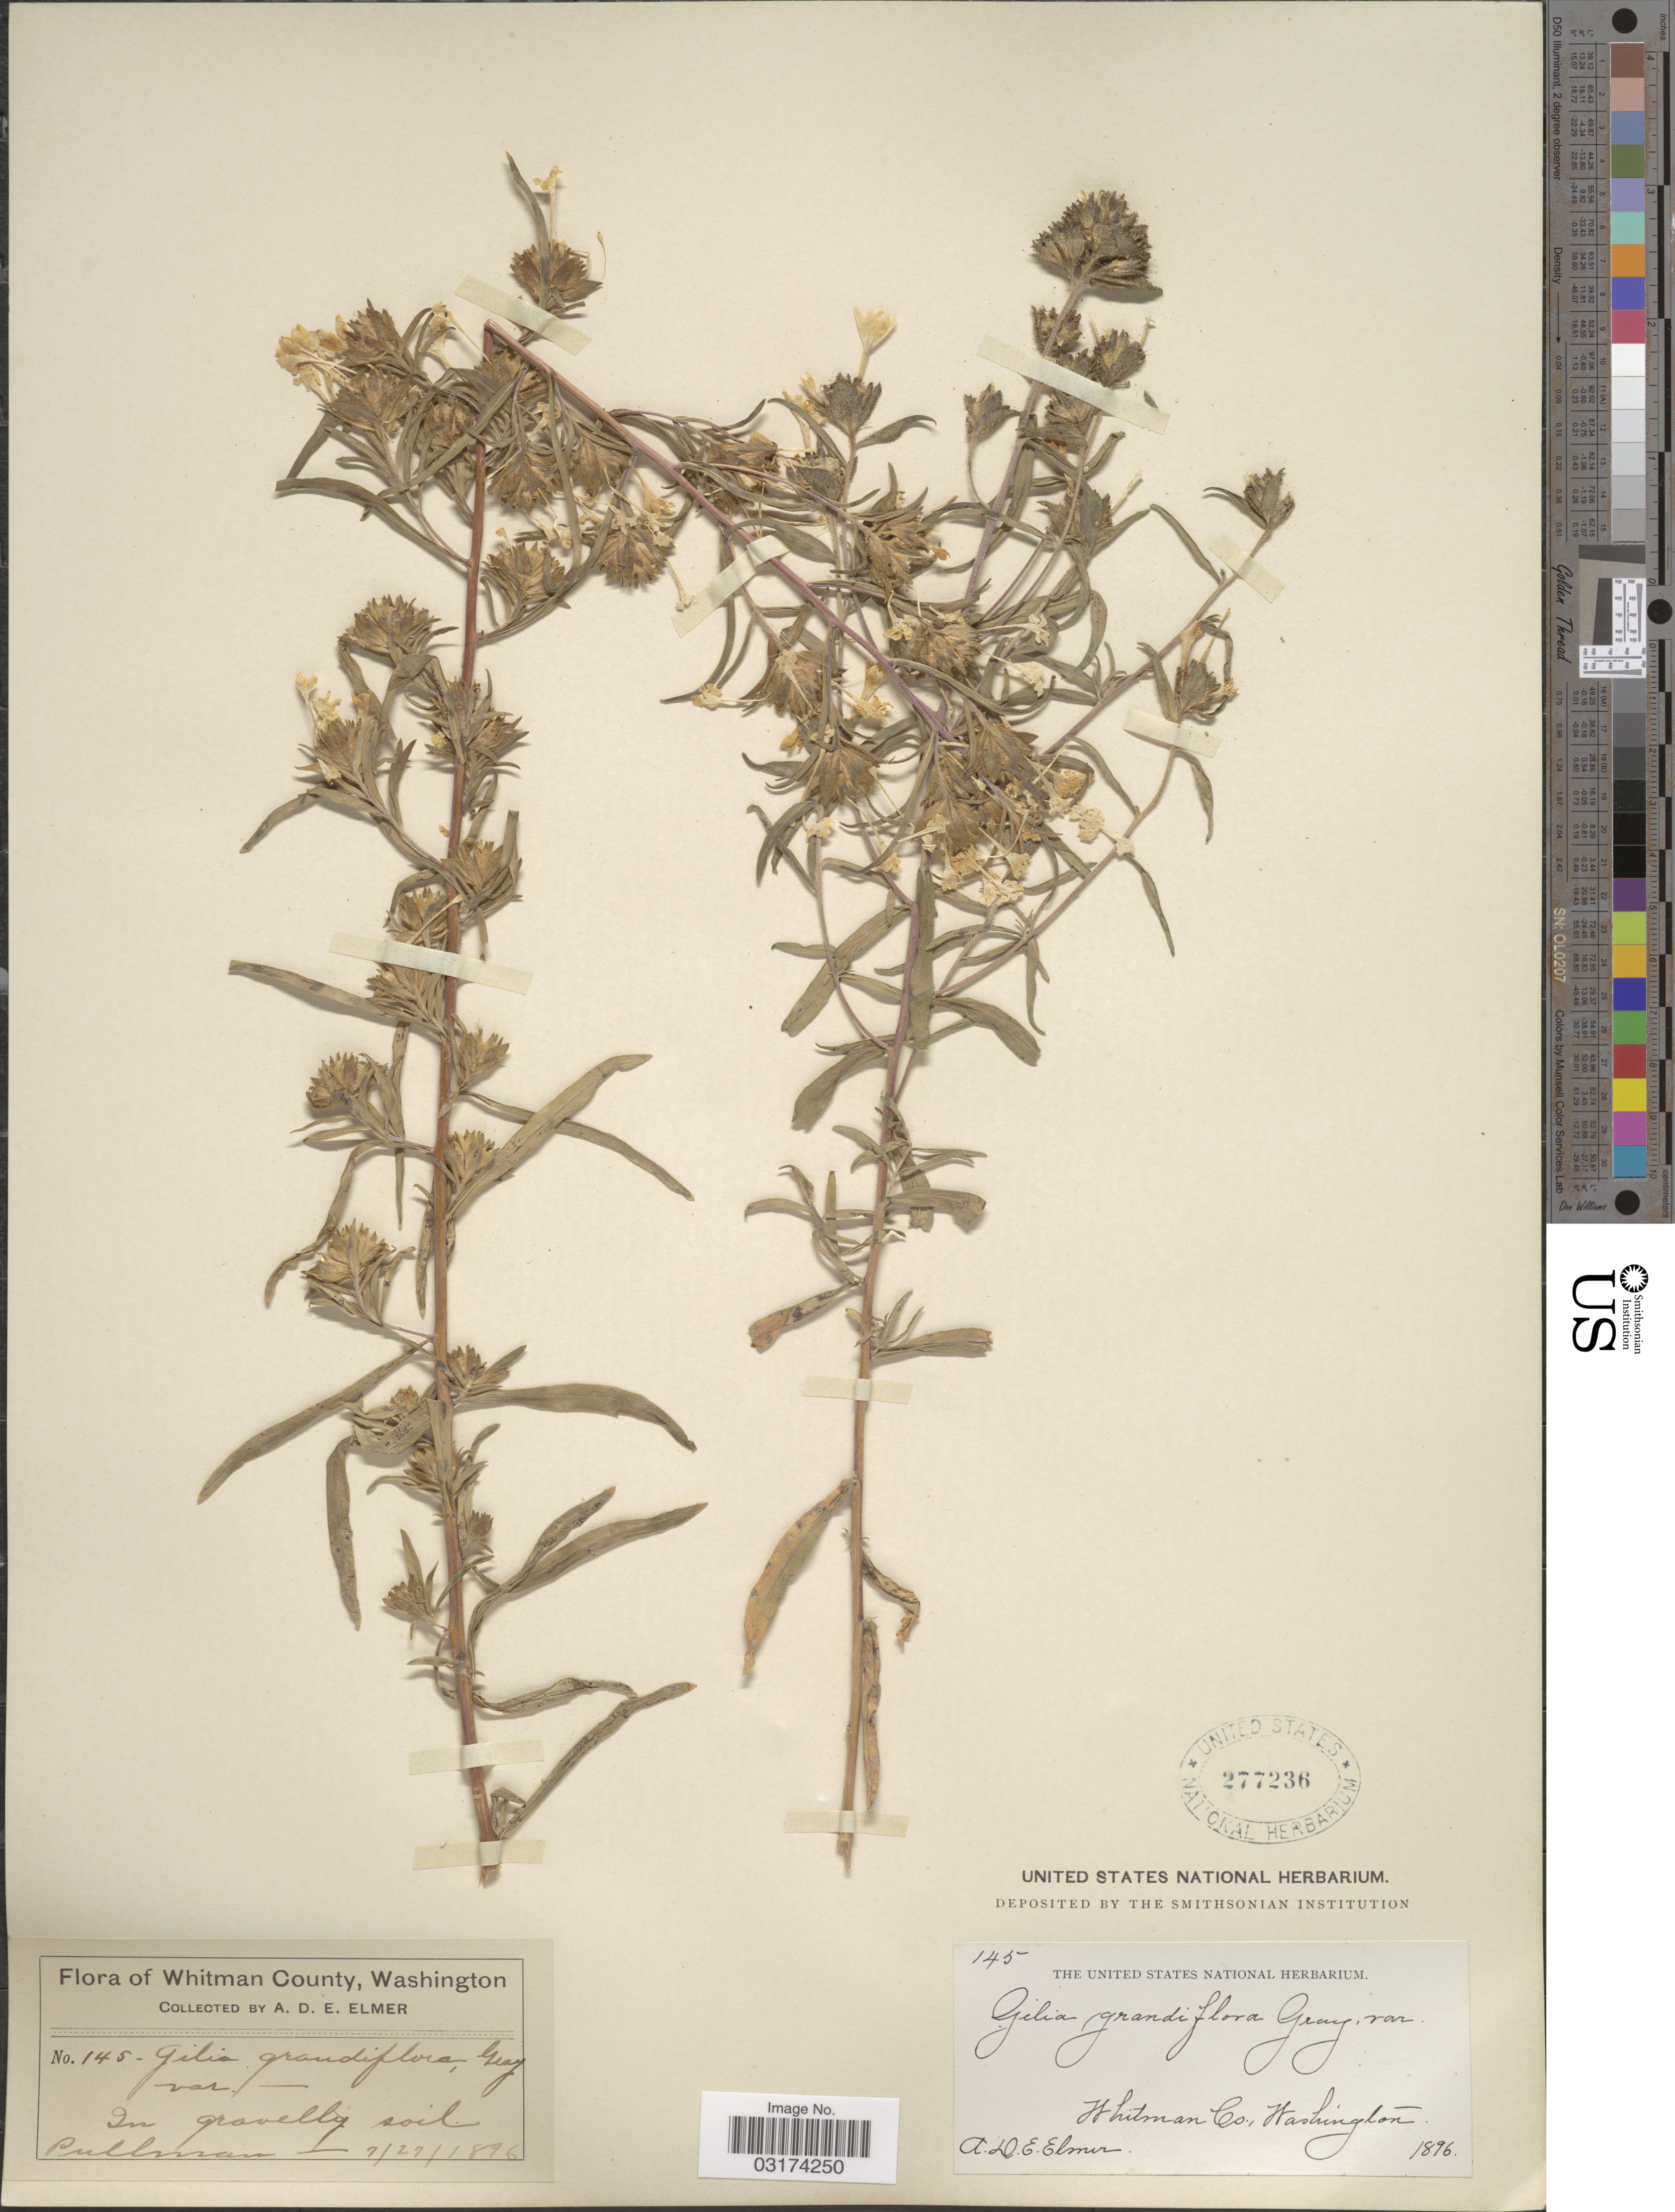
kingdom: Plantae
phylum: Tracheophyta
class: Magnoliopsida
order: Ericales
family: Polemoniaceae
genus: Collomia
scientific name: Collomia grandiflora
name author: Douglas ex Lindl.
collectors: A. D. E. Elmer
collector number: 145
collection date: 1896-07-27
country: United States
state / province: Washington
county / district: Whitman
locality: Whitman County, Washington. Whitman Co., On gravelly soil. Pullman.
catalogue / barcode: US 277236